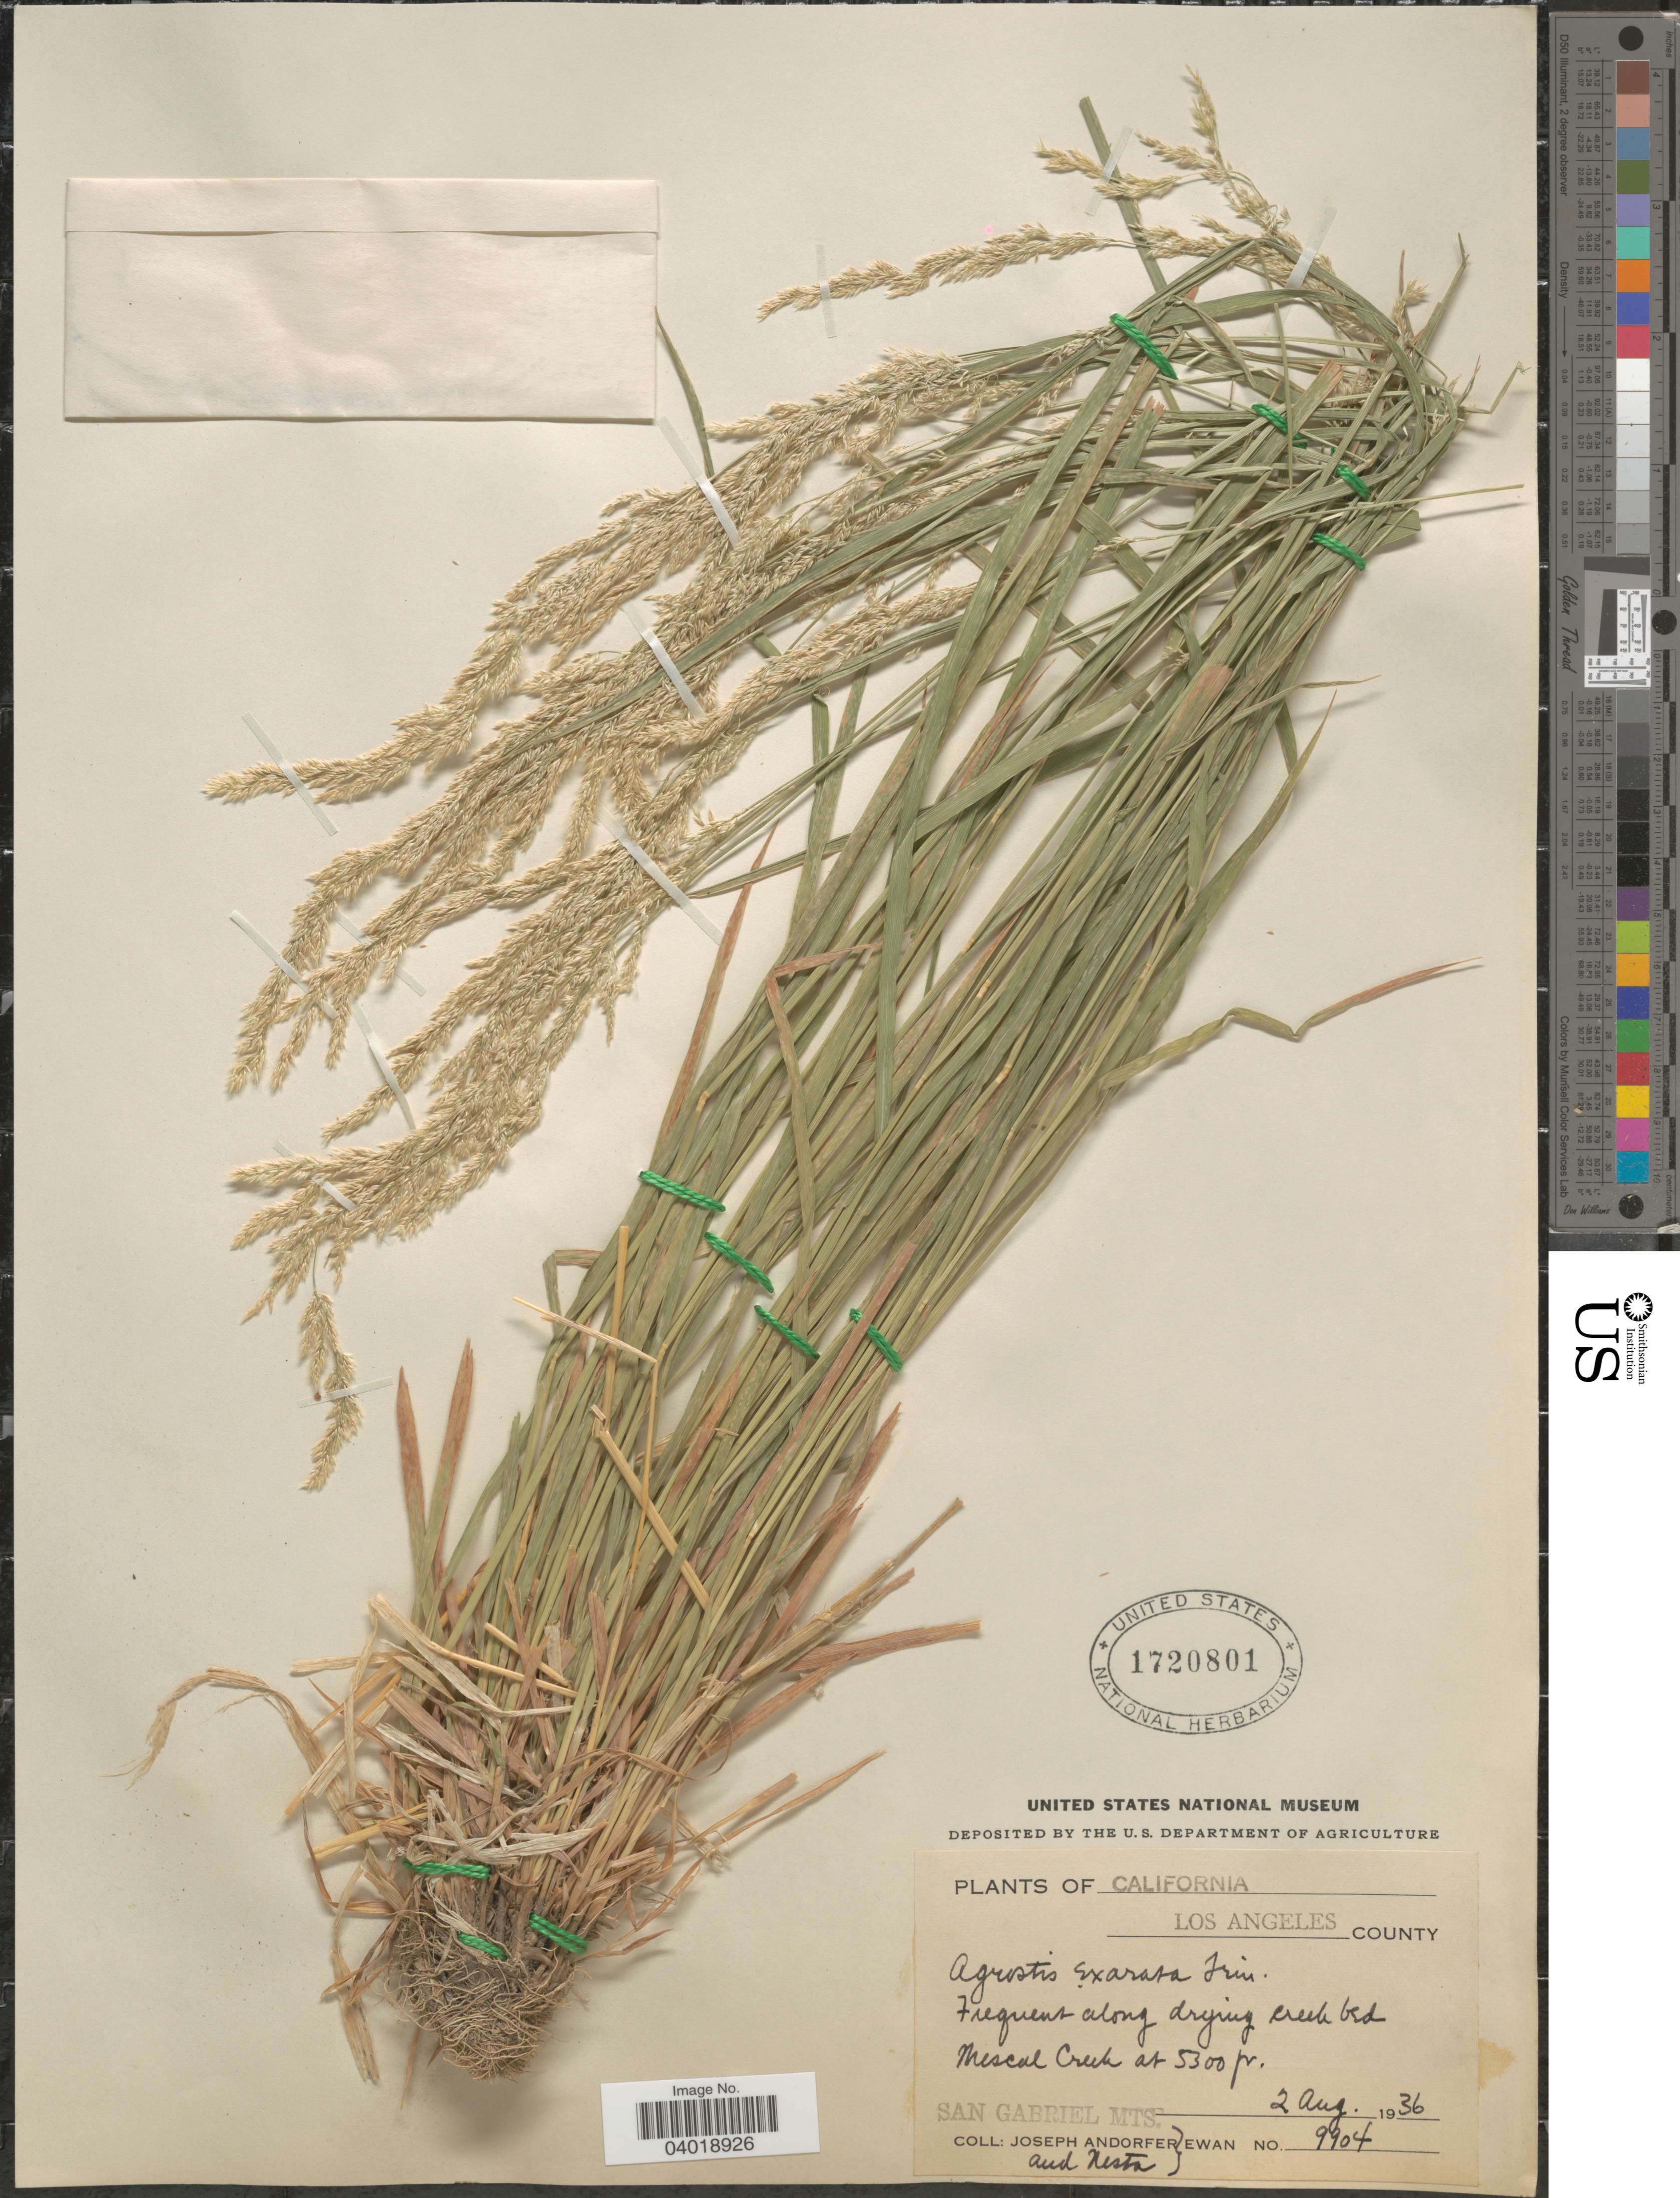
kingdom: Plantae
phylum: Tracheophyta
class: Liliopsida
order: Poales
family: Poaceae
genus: Agrostis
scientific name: Agrostis exarata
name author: Trin.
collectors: J. A. Ewan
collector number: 9904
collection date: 1936-08-02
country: United States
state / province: California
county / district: Los Angeles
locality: Los Angeles County. Frequent along drying creek bed Mescal Creek. San Gabriel Mts.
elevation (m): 1615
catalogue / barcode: US 1720801